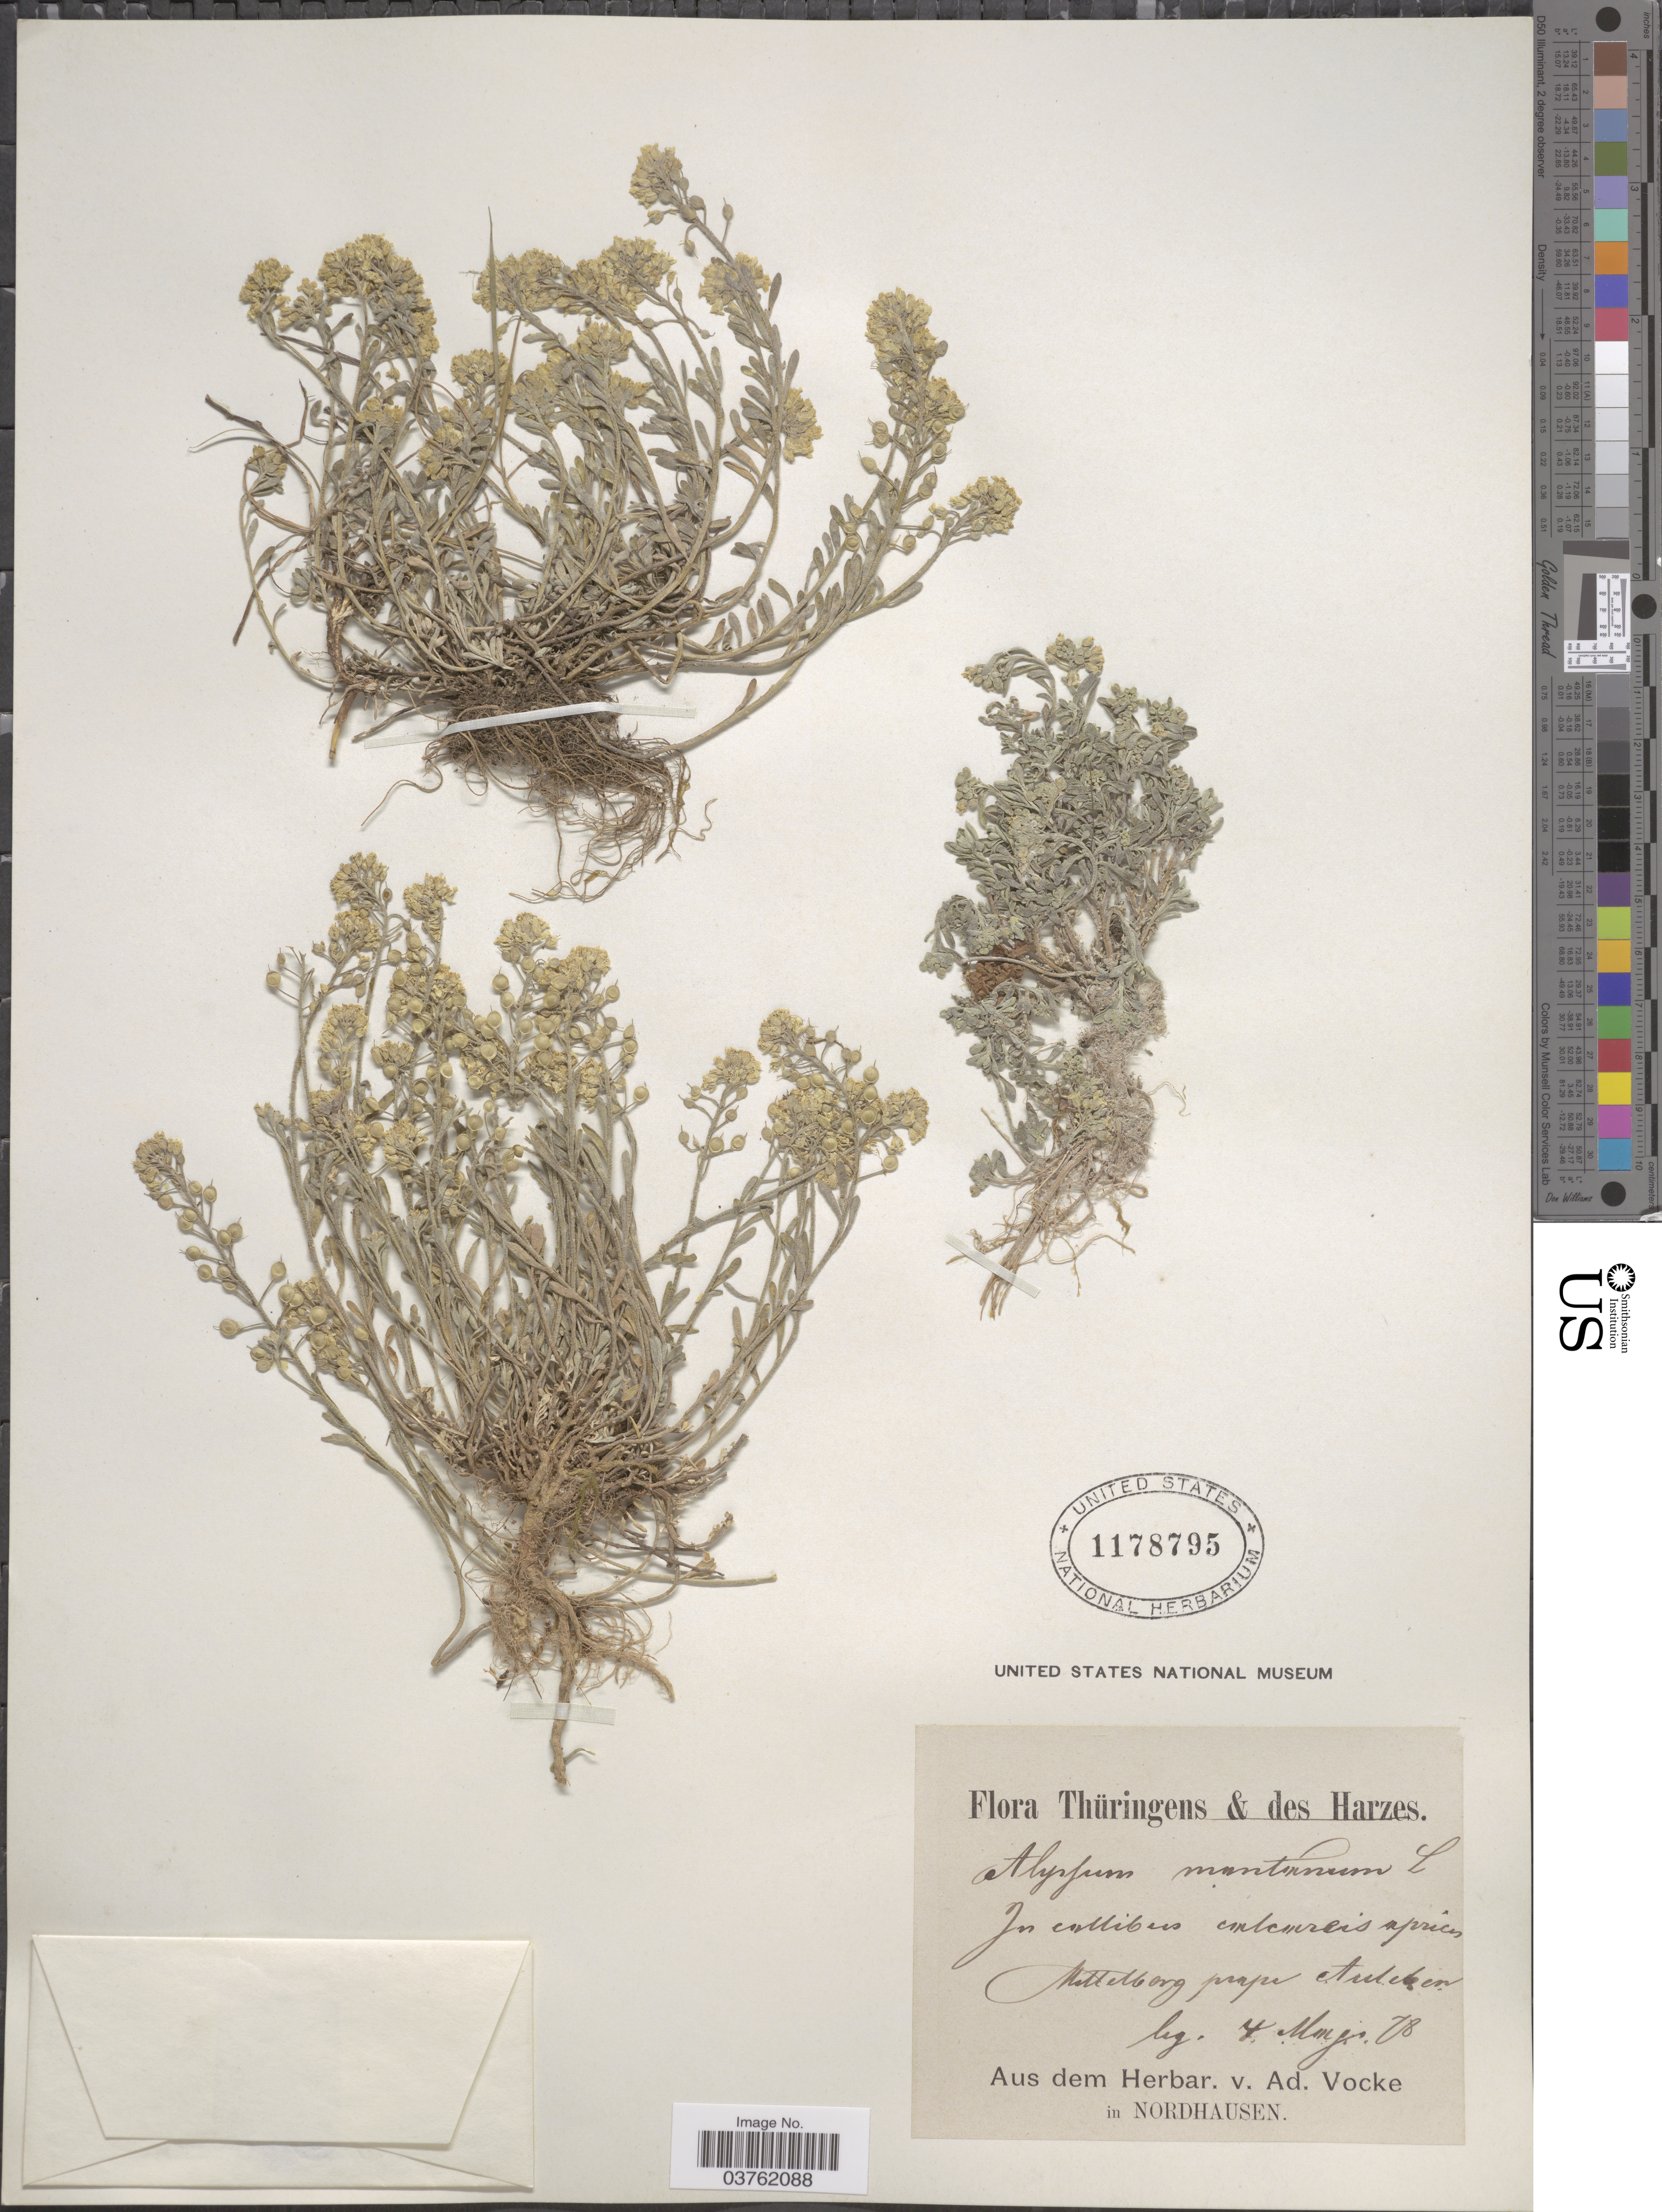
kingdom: Plantae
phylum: Tracheophyta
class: Magnoliopsida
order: Brassicales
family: Brassicaceae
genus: Alyssum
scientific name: Alyssum montanum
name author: L.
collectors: ex herb. Ad. Vocke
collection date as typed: Transcribed d/m/y: 4/5/78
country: Germany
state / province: Thuringia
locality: Thüringens & des Harzes. In collibus calcareis apricis Mittelberg prope Aulcken [interpreted].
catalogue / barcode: US 1178795